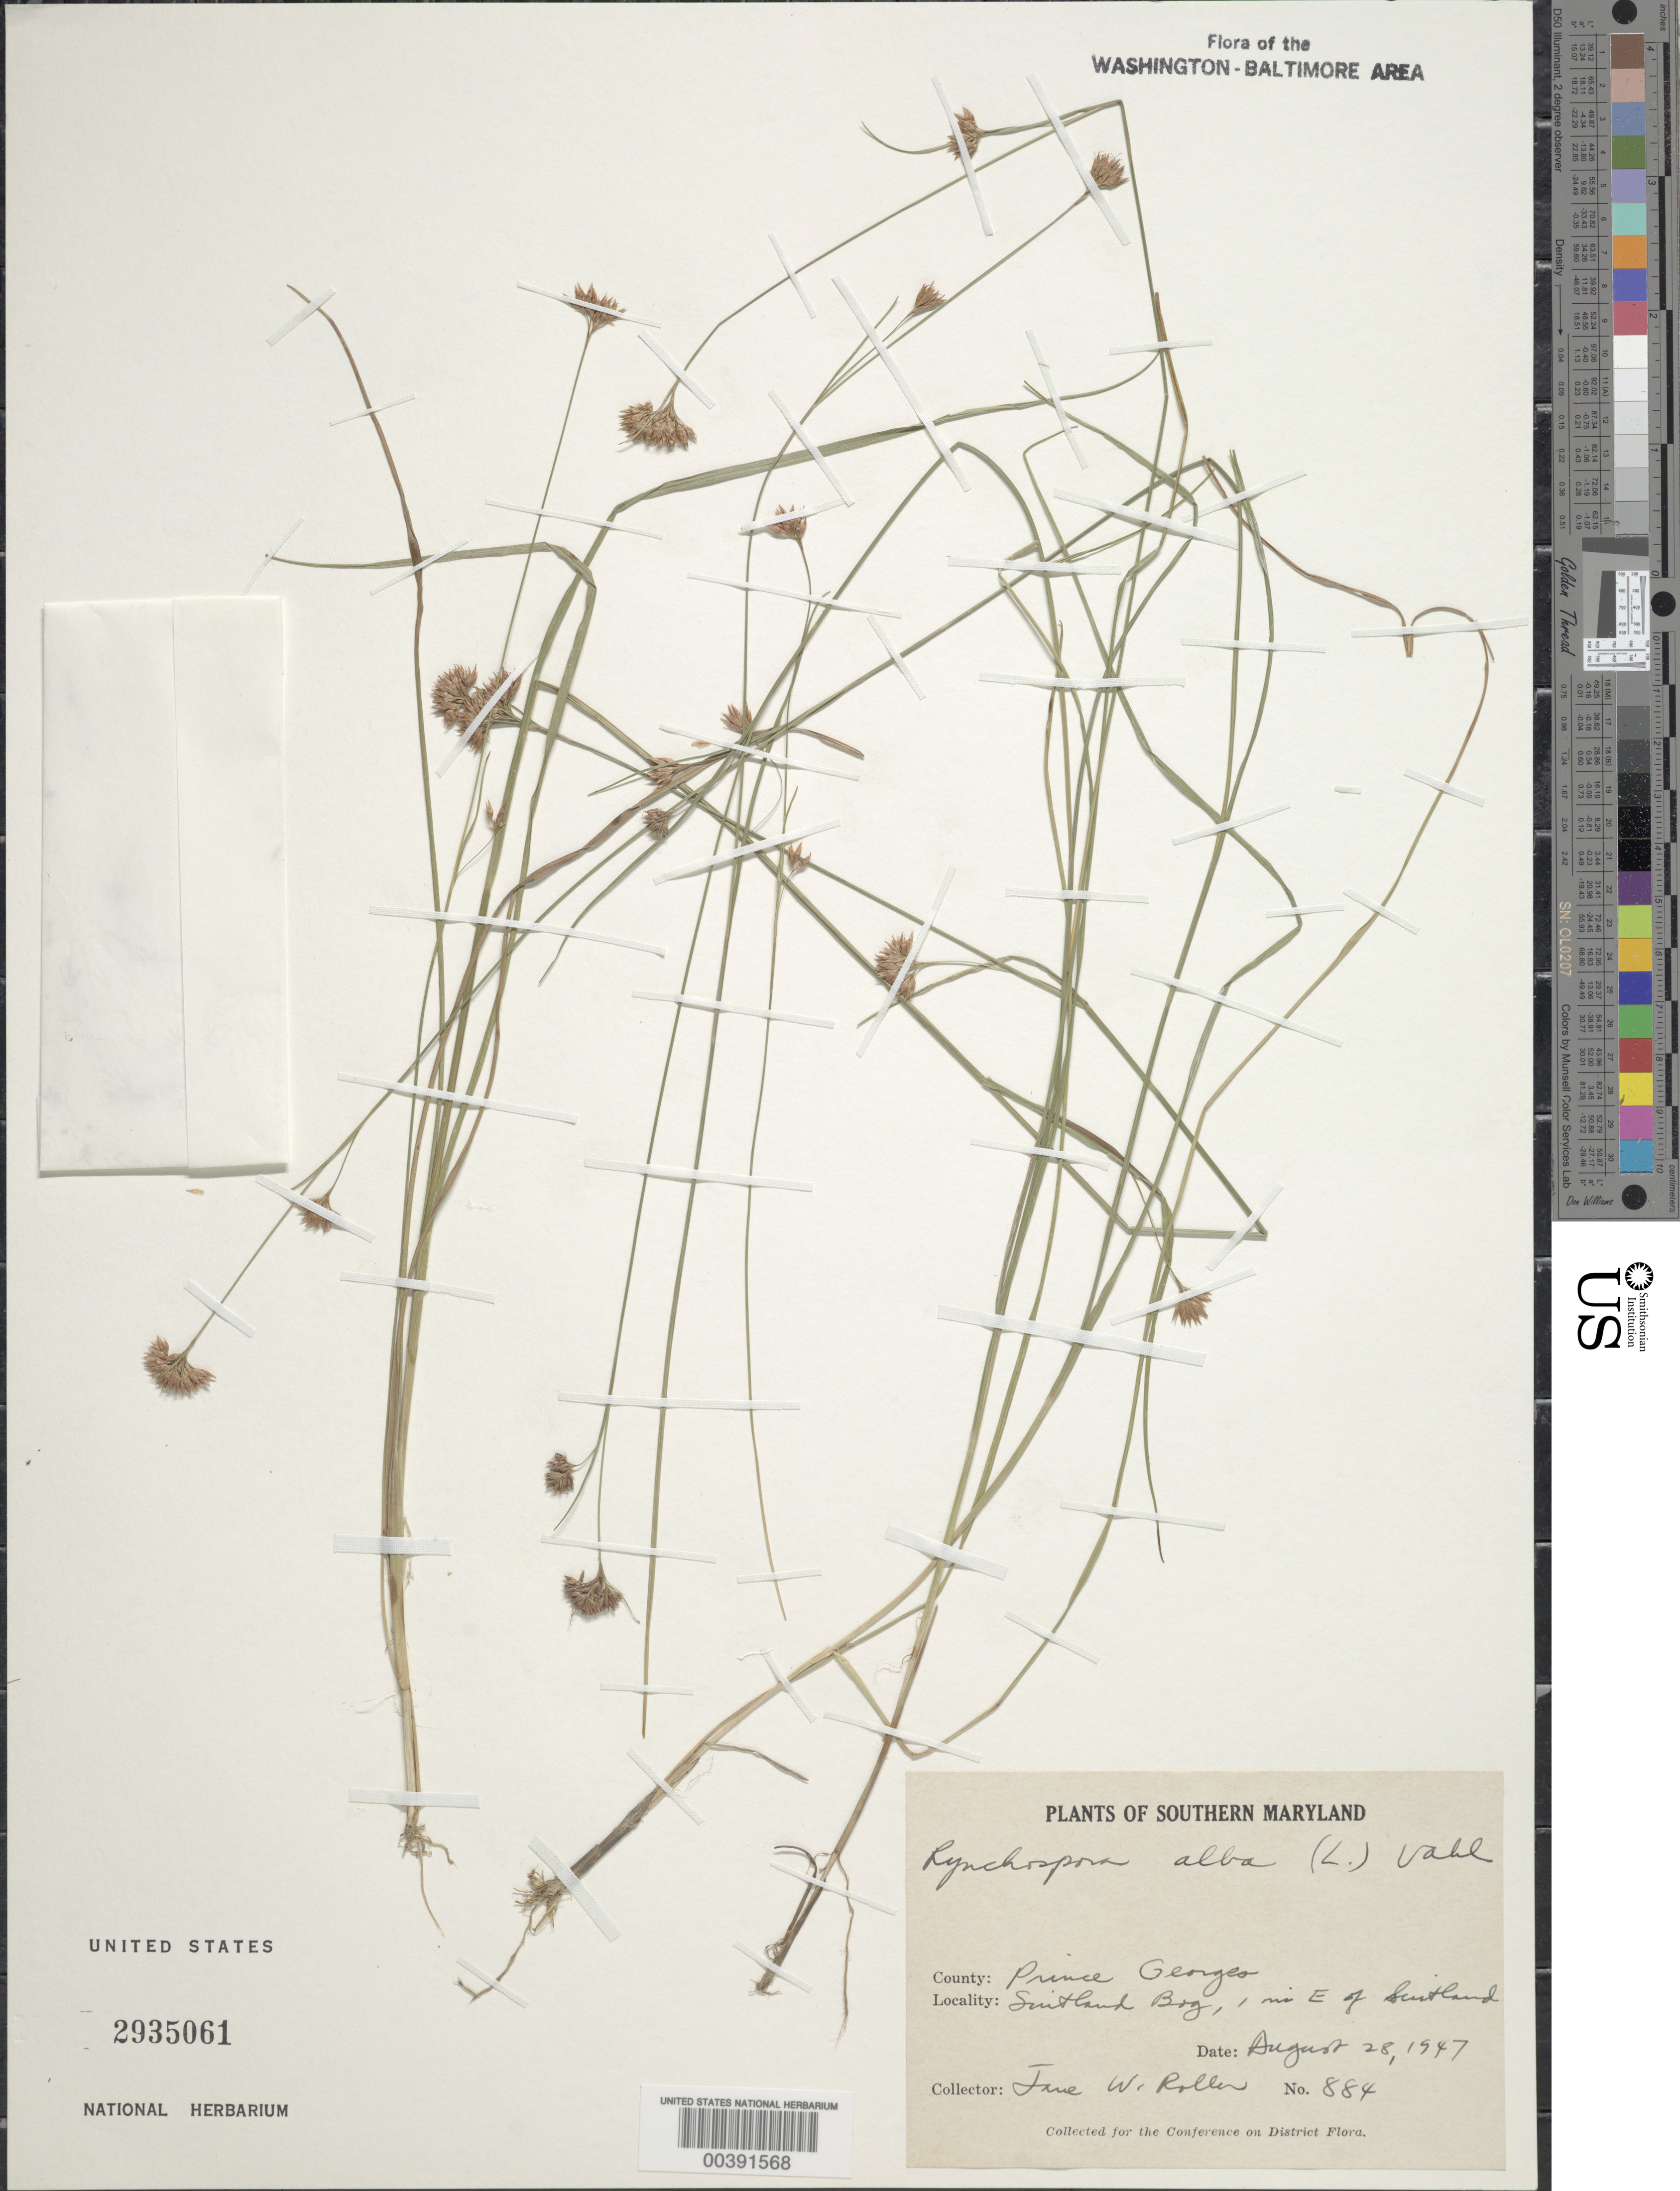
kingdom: Plantae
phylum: Tracheophyta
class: Liliopsida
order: Poales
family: Cyperaceae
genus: Rhynchospora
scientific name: Rhynchospora alba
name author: (L.) Vahl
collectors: J. W. Roller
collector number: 884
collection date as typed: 28 Aug 1947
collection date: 1947-08-28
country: United States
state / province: Maryland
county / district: Prince George's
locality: Suitland Bog, east of Suitland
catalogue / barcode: US 2935061